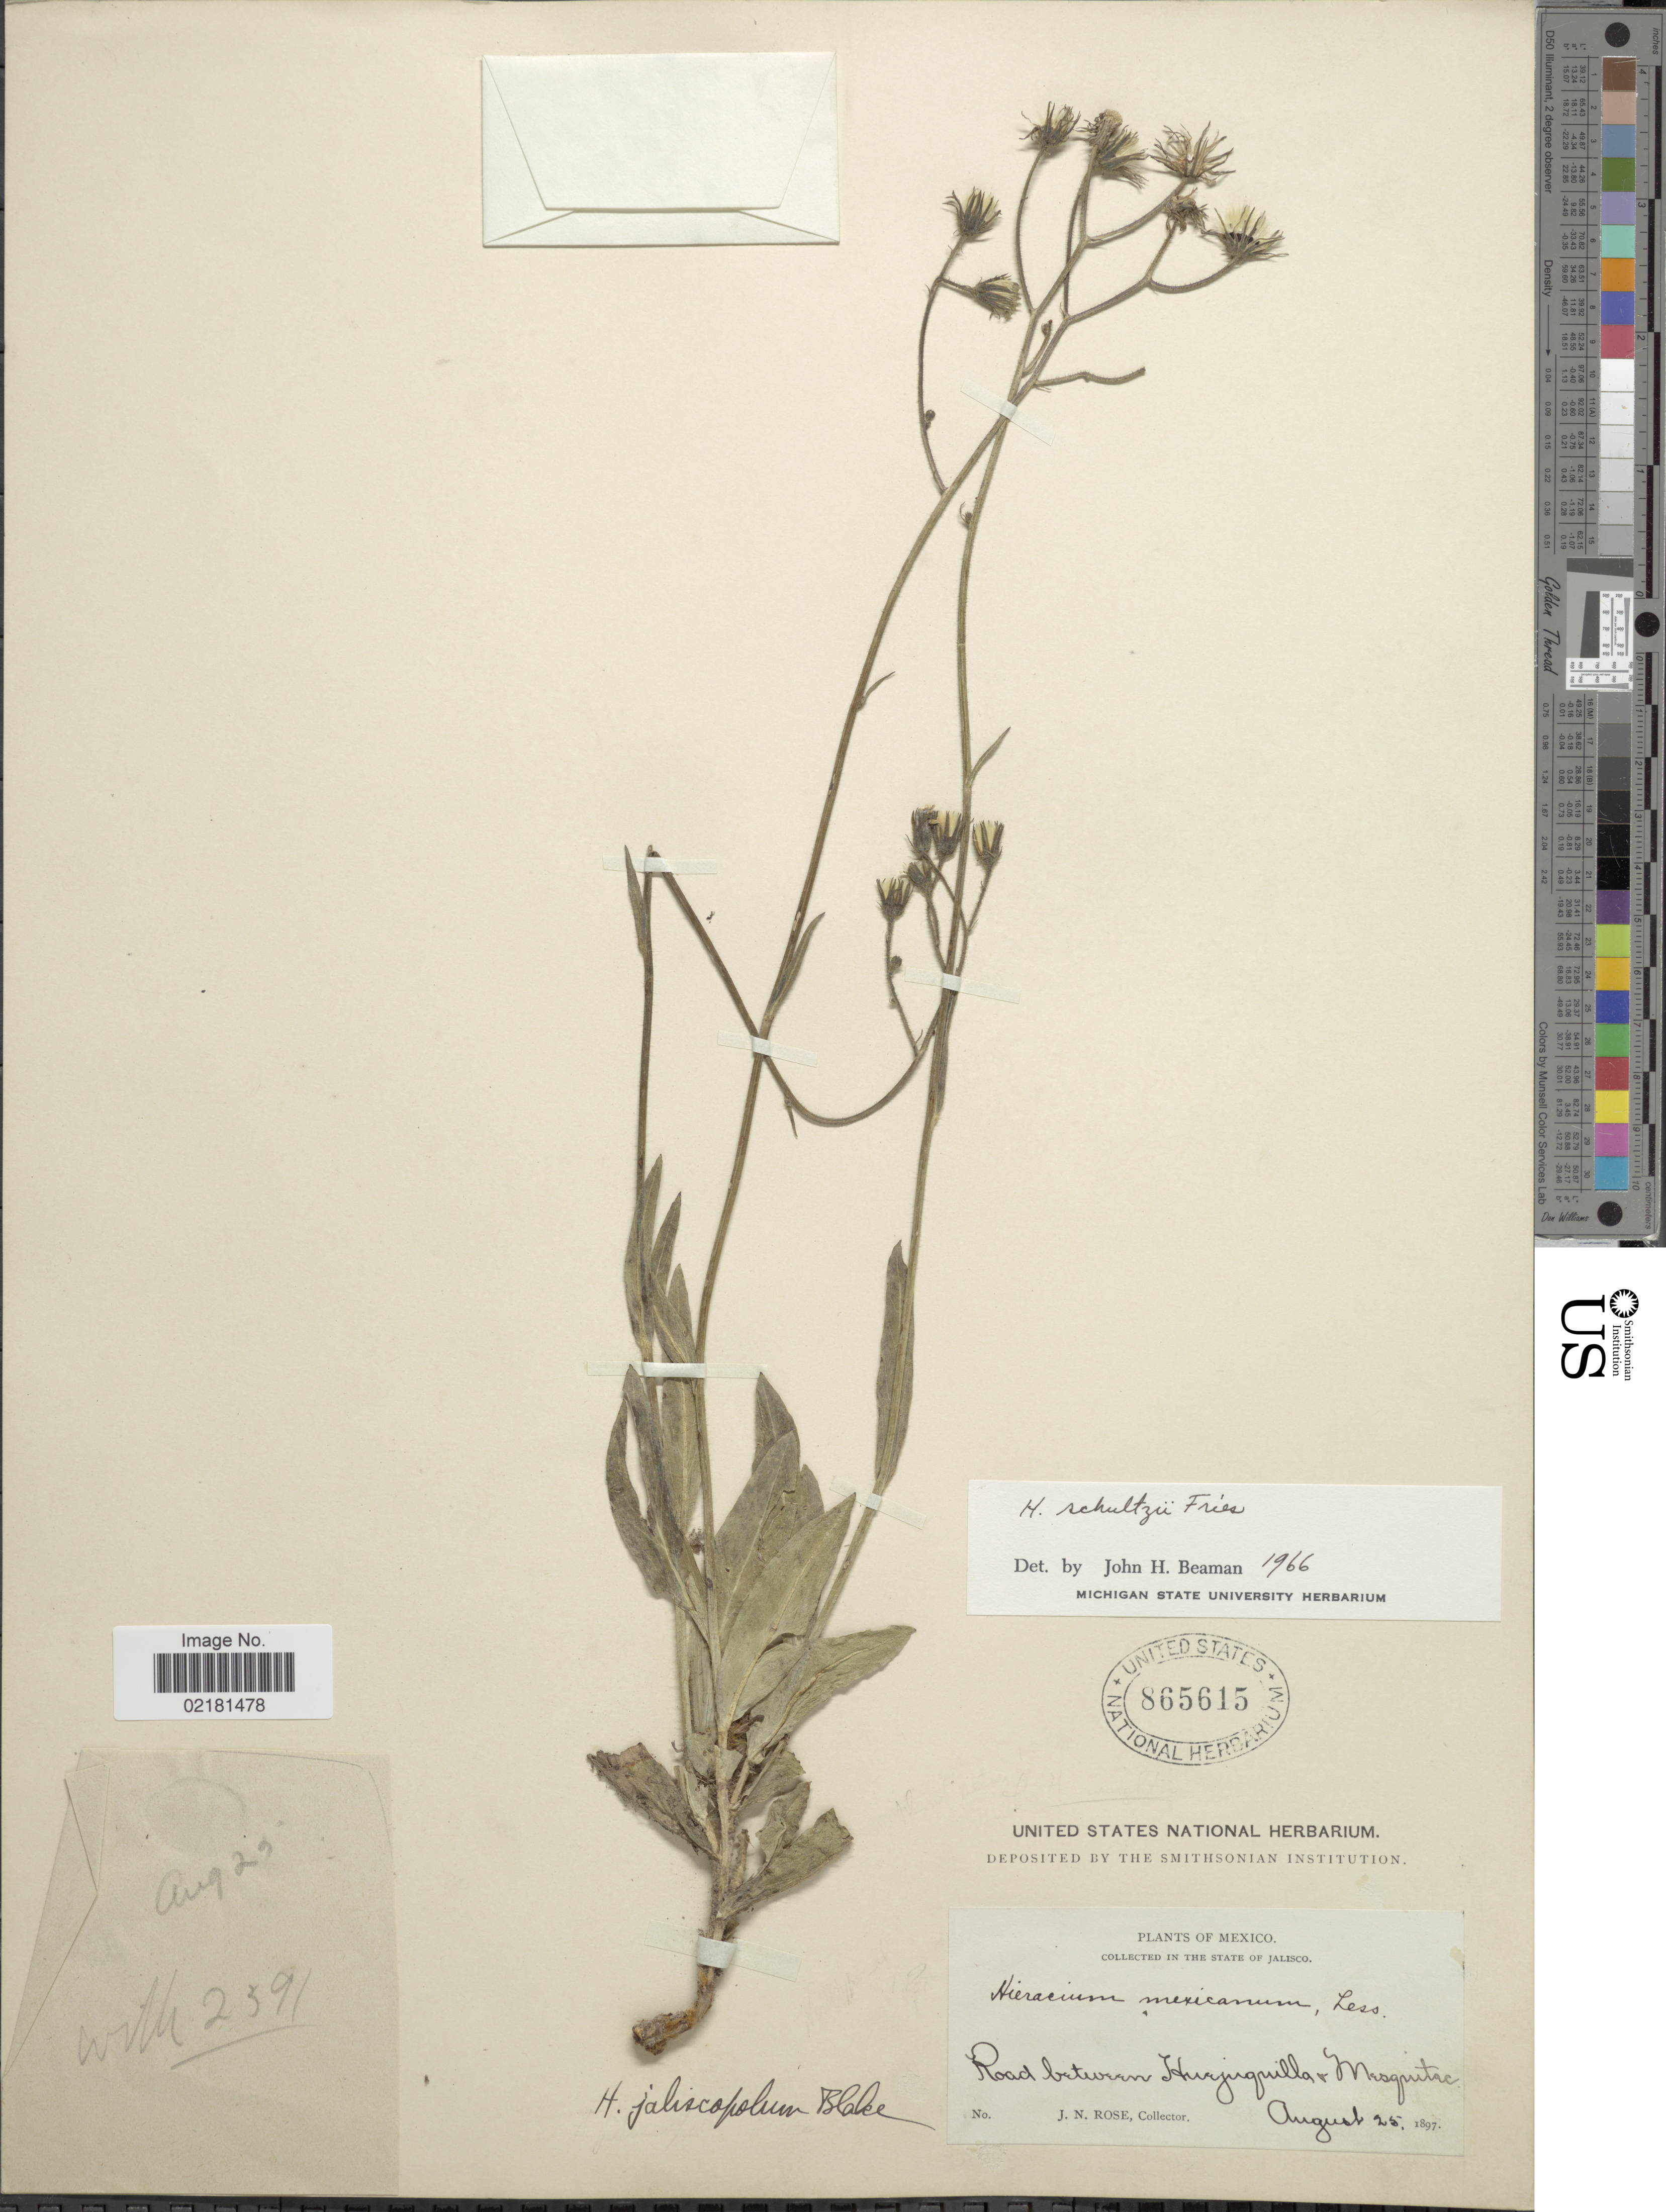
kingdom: Plantae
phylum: Tracheophyta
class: Magnoliopsida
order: Asterales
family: Asteraceae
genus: Hieracium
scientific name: Hieracium schultzii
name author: Fr.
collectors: J. N. Rose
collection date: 1897-08-25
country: Mexico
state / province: Jalisco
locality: Road between Huejuquilla + Mezquitic.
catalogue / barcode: US 865615